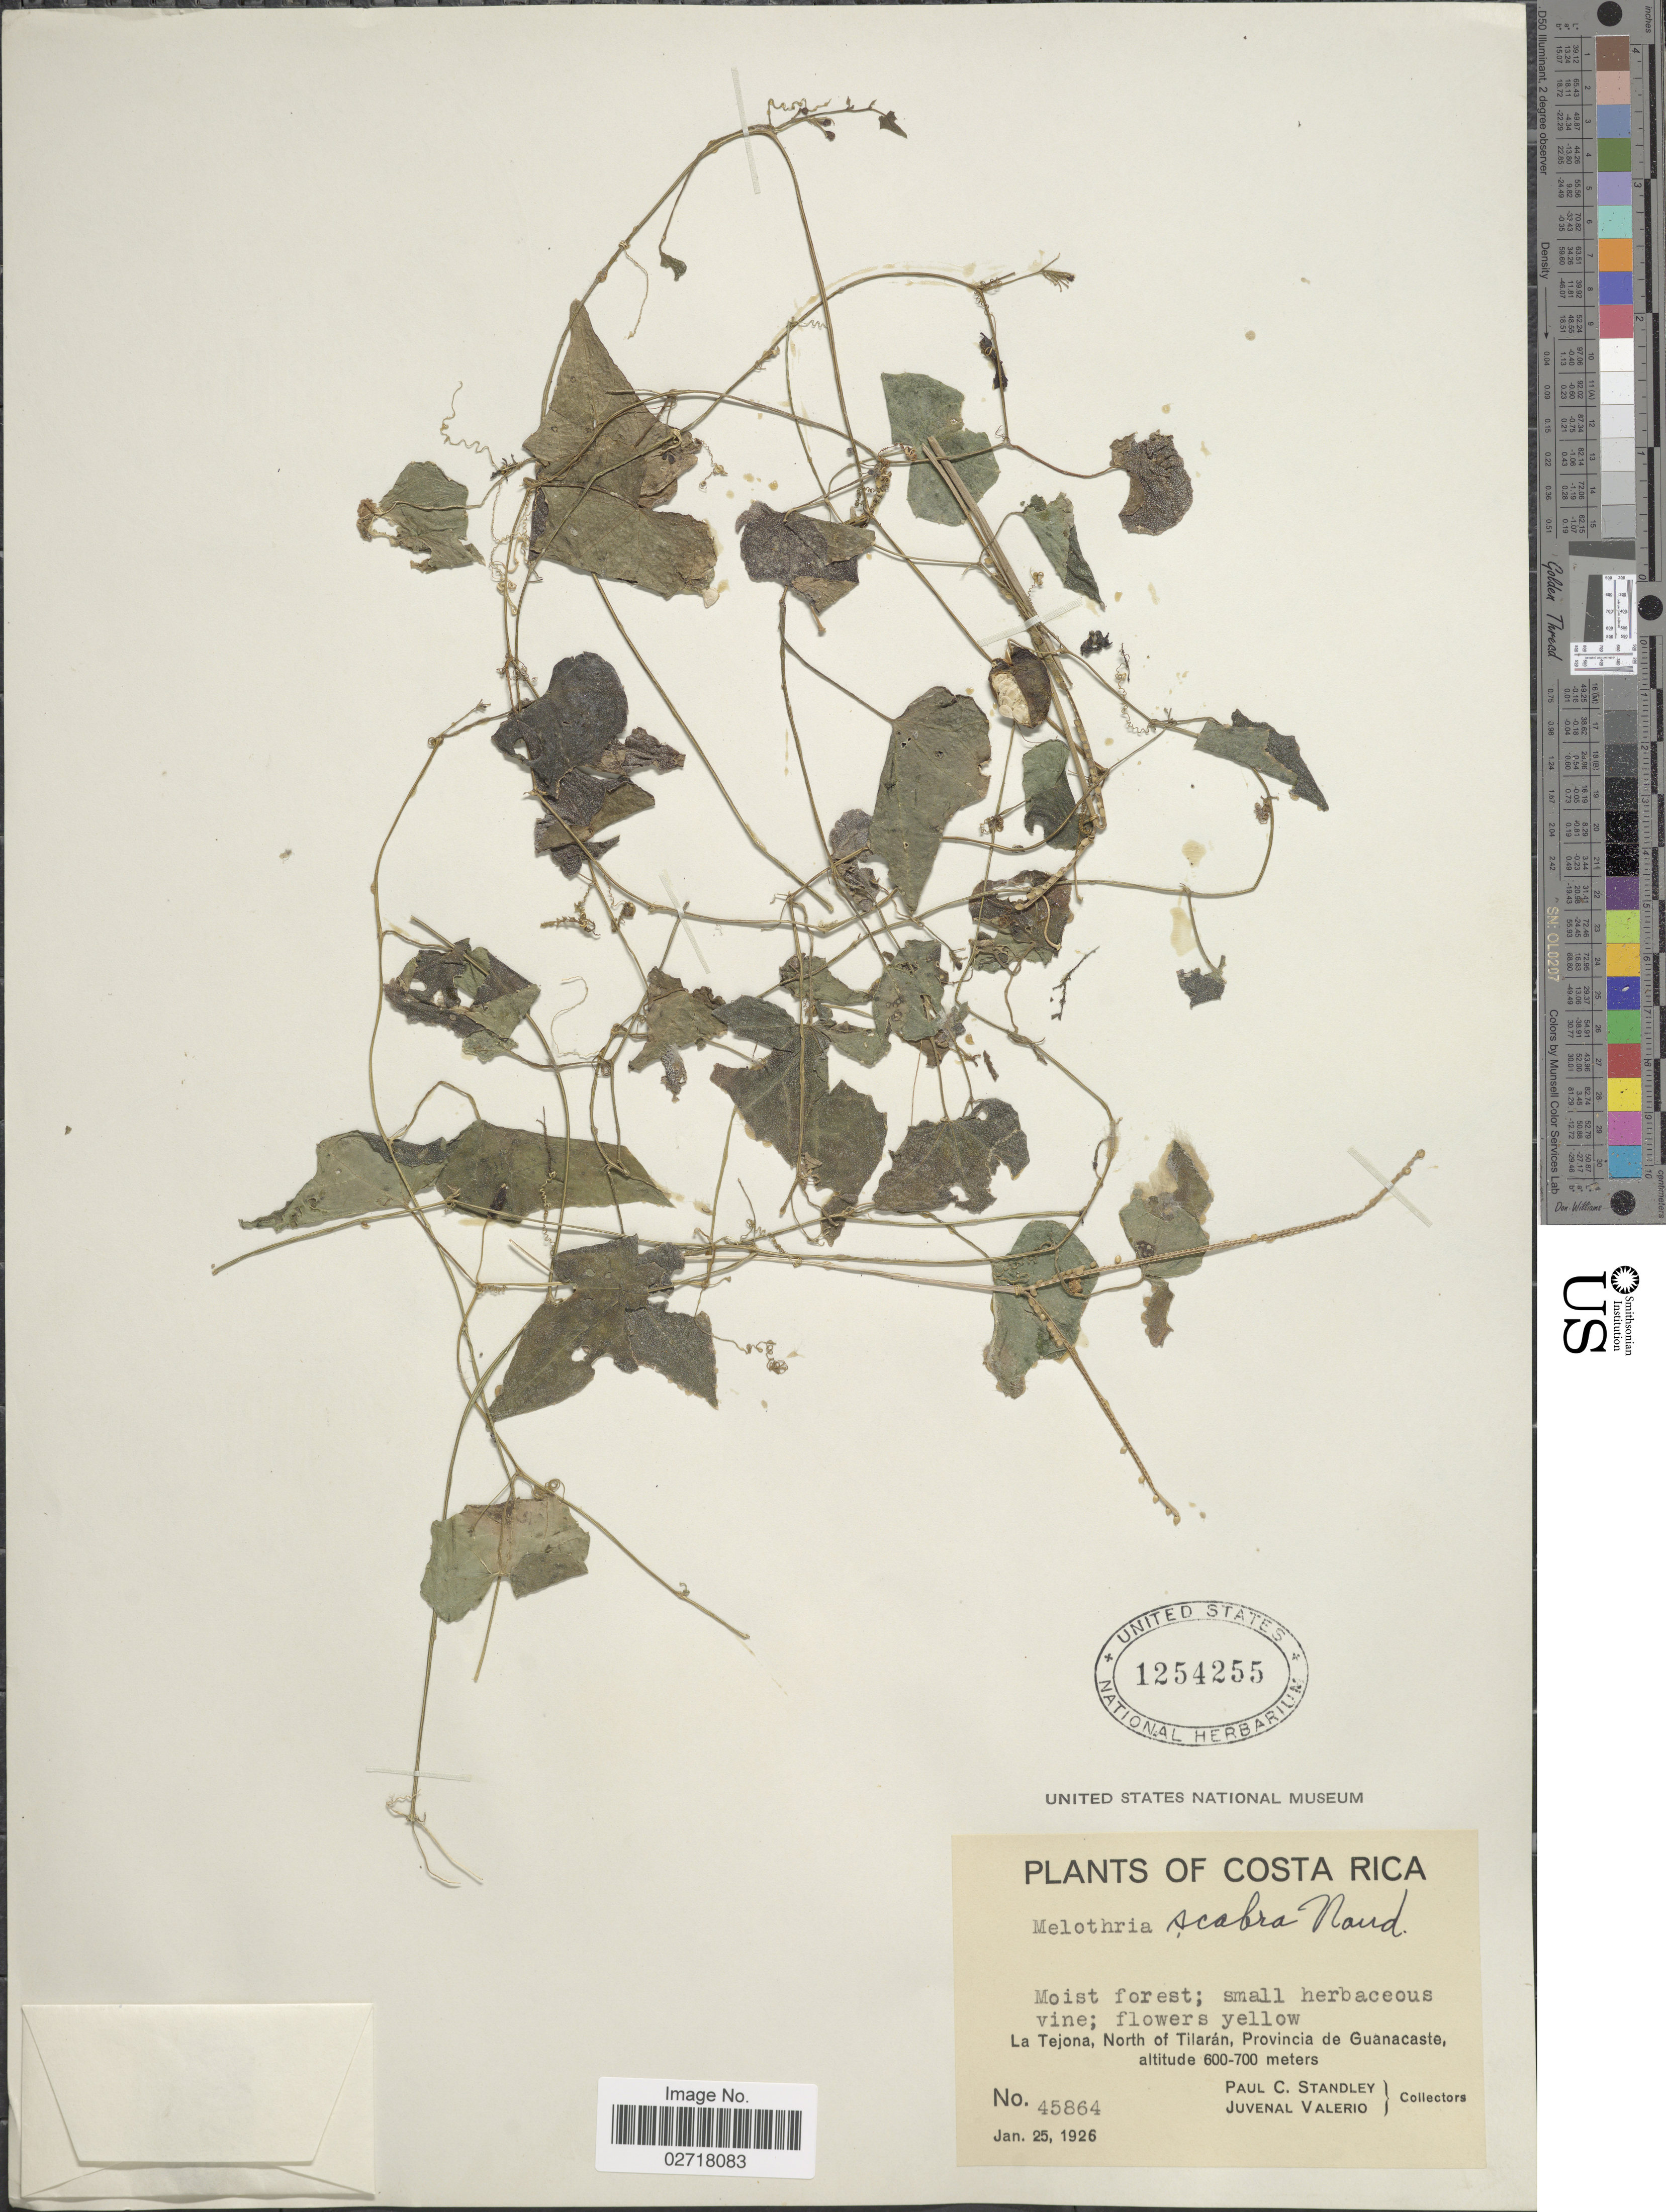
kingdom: Plantae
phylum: Tracheophyta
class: Magnoliopsida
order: Cucurbitales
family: Cucurbitaceae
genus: Melothria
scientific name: Melothria scabra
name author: Naudin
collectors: P. C. Standley & J. Valerio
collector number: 45864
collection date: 1926-01-25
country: Costa Rica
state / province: Guanacaste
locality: La Tejona, North of Tilaran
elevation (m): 600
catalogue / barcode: US 1254255